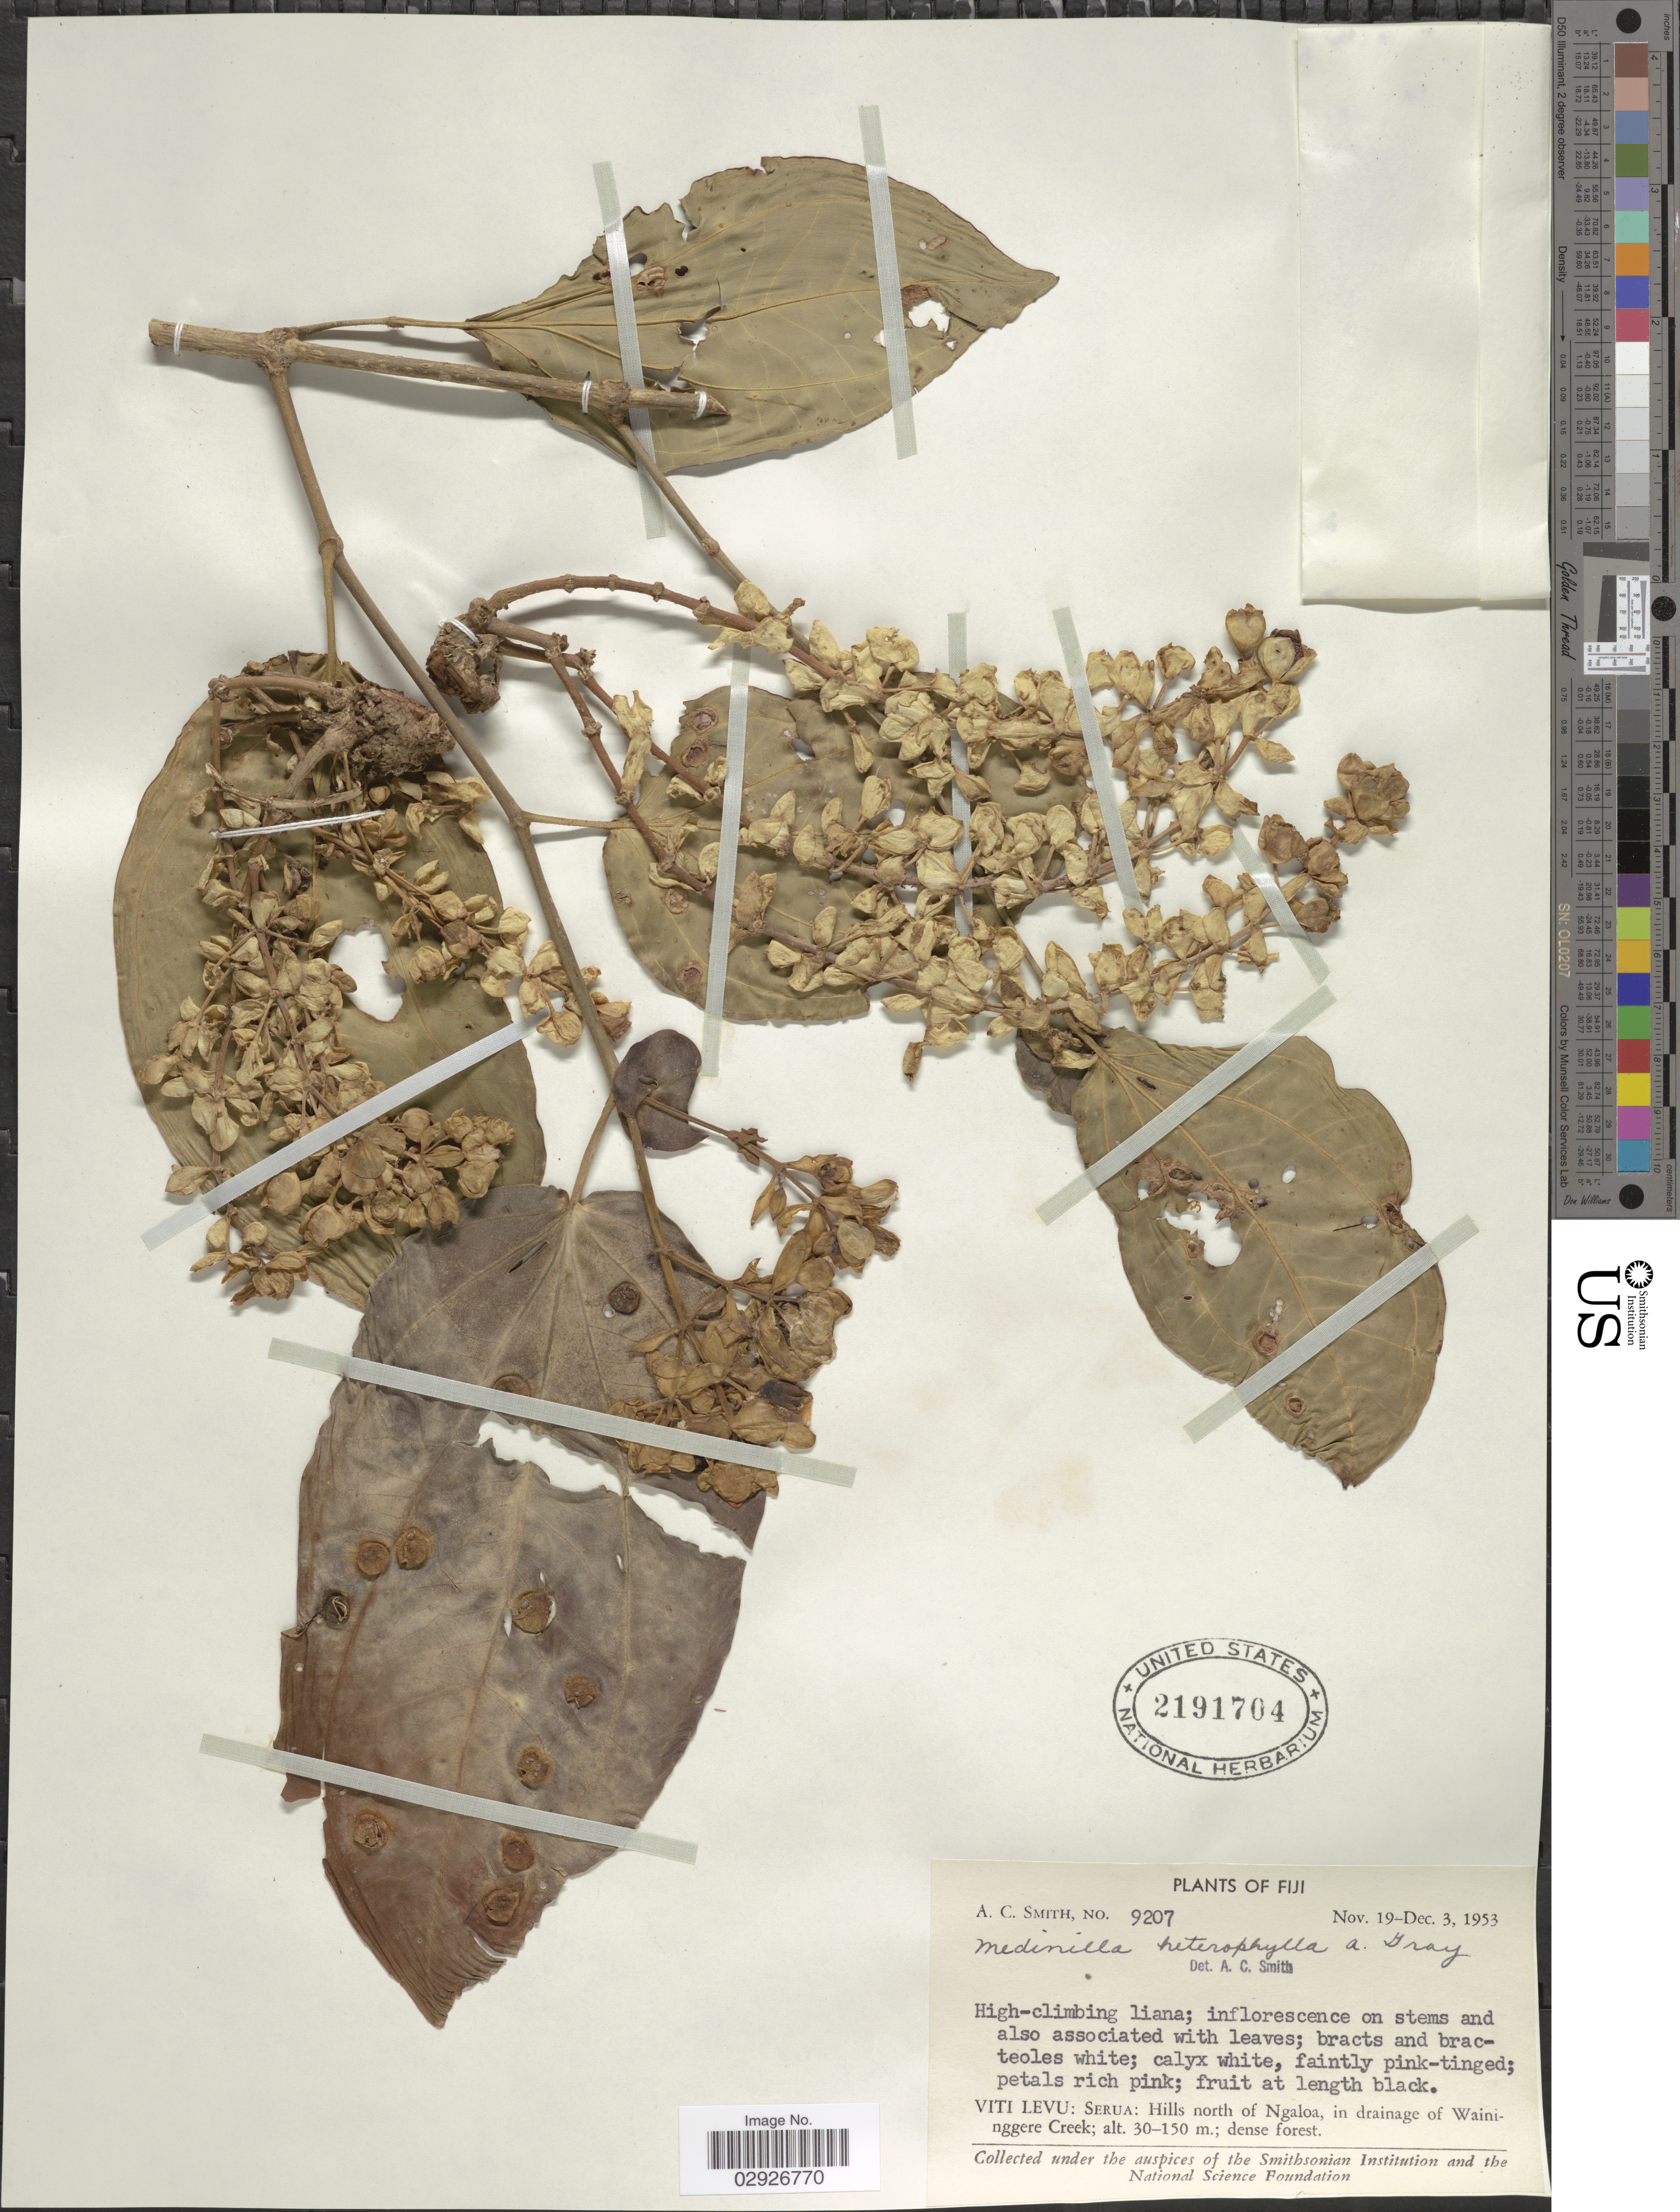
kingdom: Plantae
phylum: Tracheophyta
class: Magnoliopsida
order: Myrtales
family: Melastomataceae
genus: Medinilla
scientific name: Medinilla heterophylla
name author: A. Gray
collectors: A. C. Smith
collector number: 9207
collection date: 1953-11-19/1953-12-03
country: Fiji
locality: Viti Levu: Serua: Hills north of Ngaloa, in drainage of Waininggere Creek.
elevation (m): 30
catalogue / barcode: US 2191704